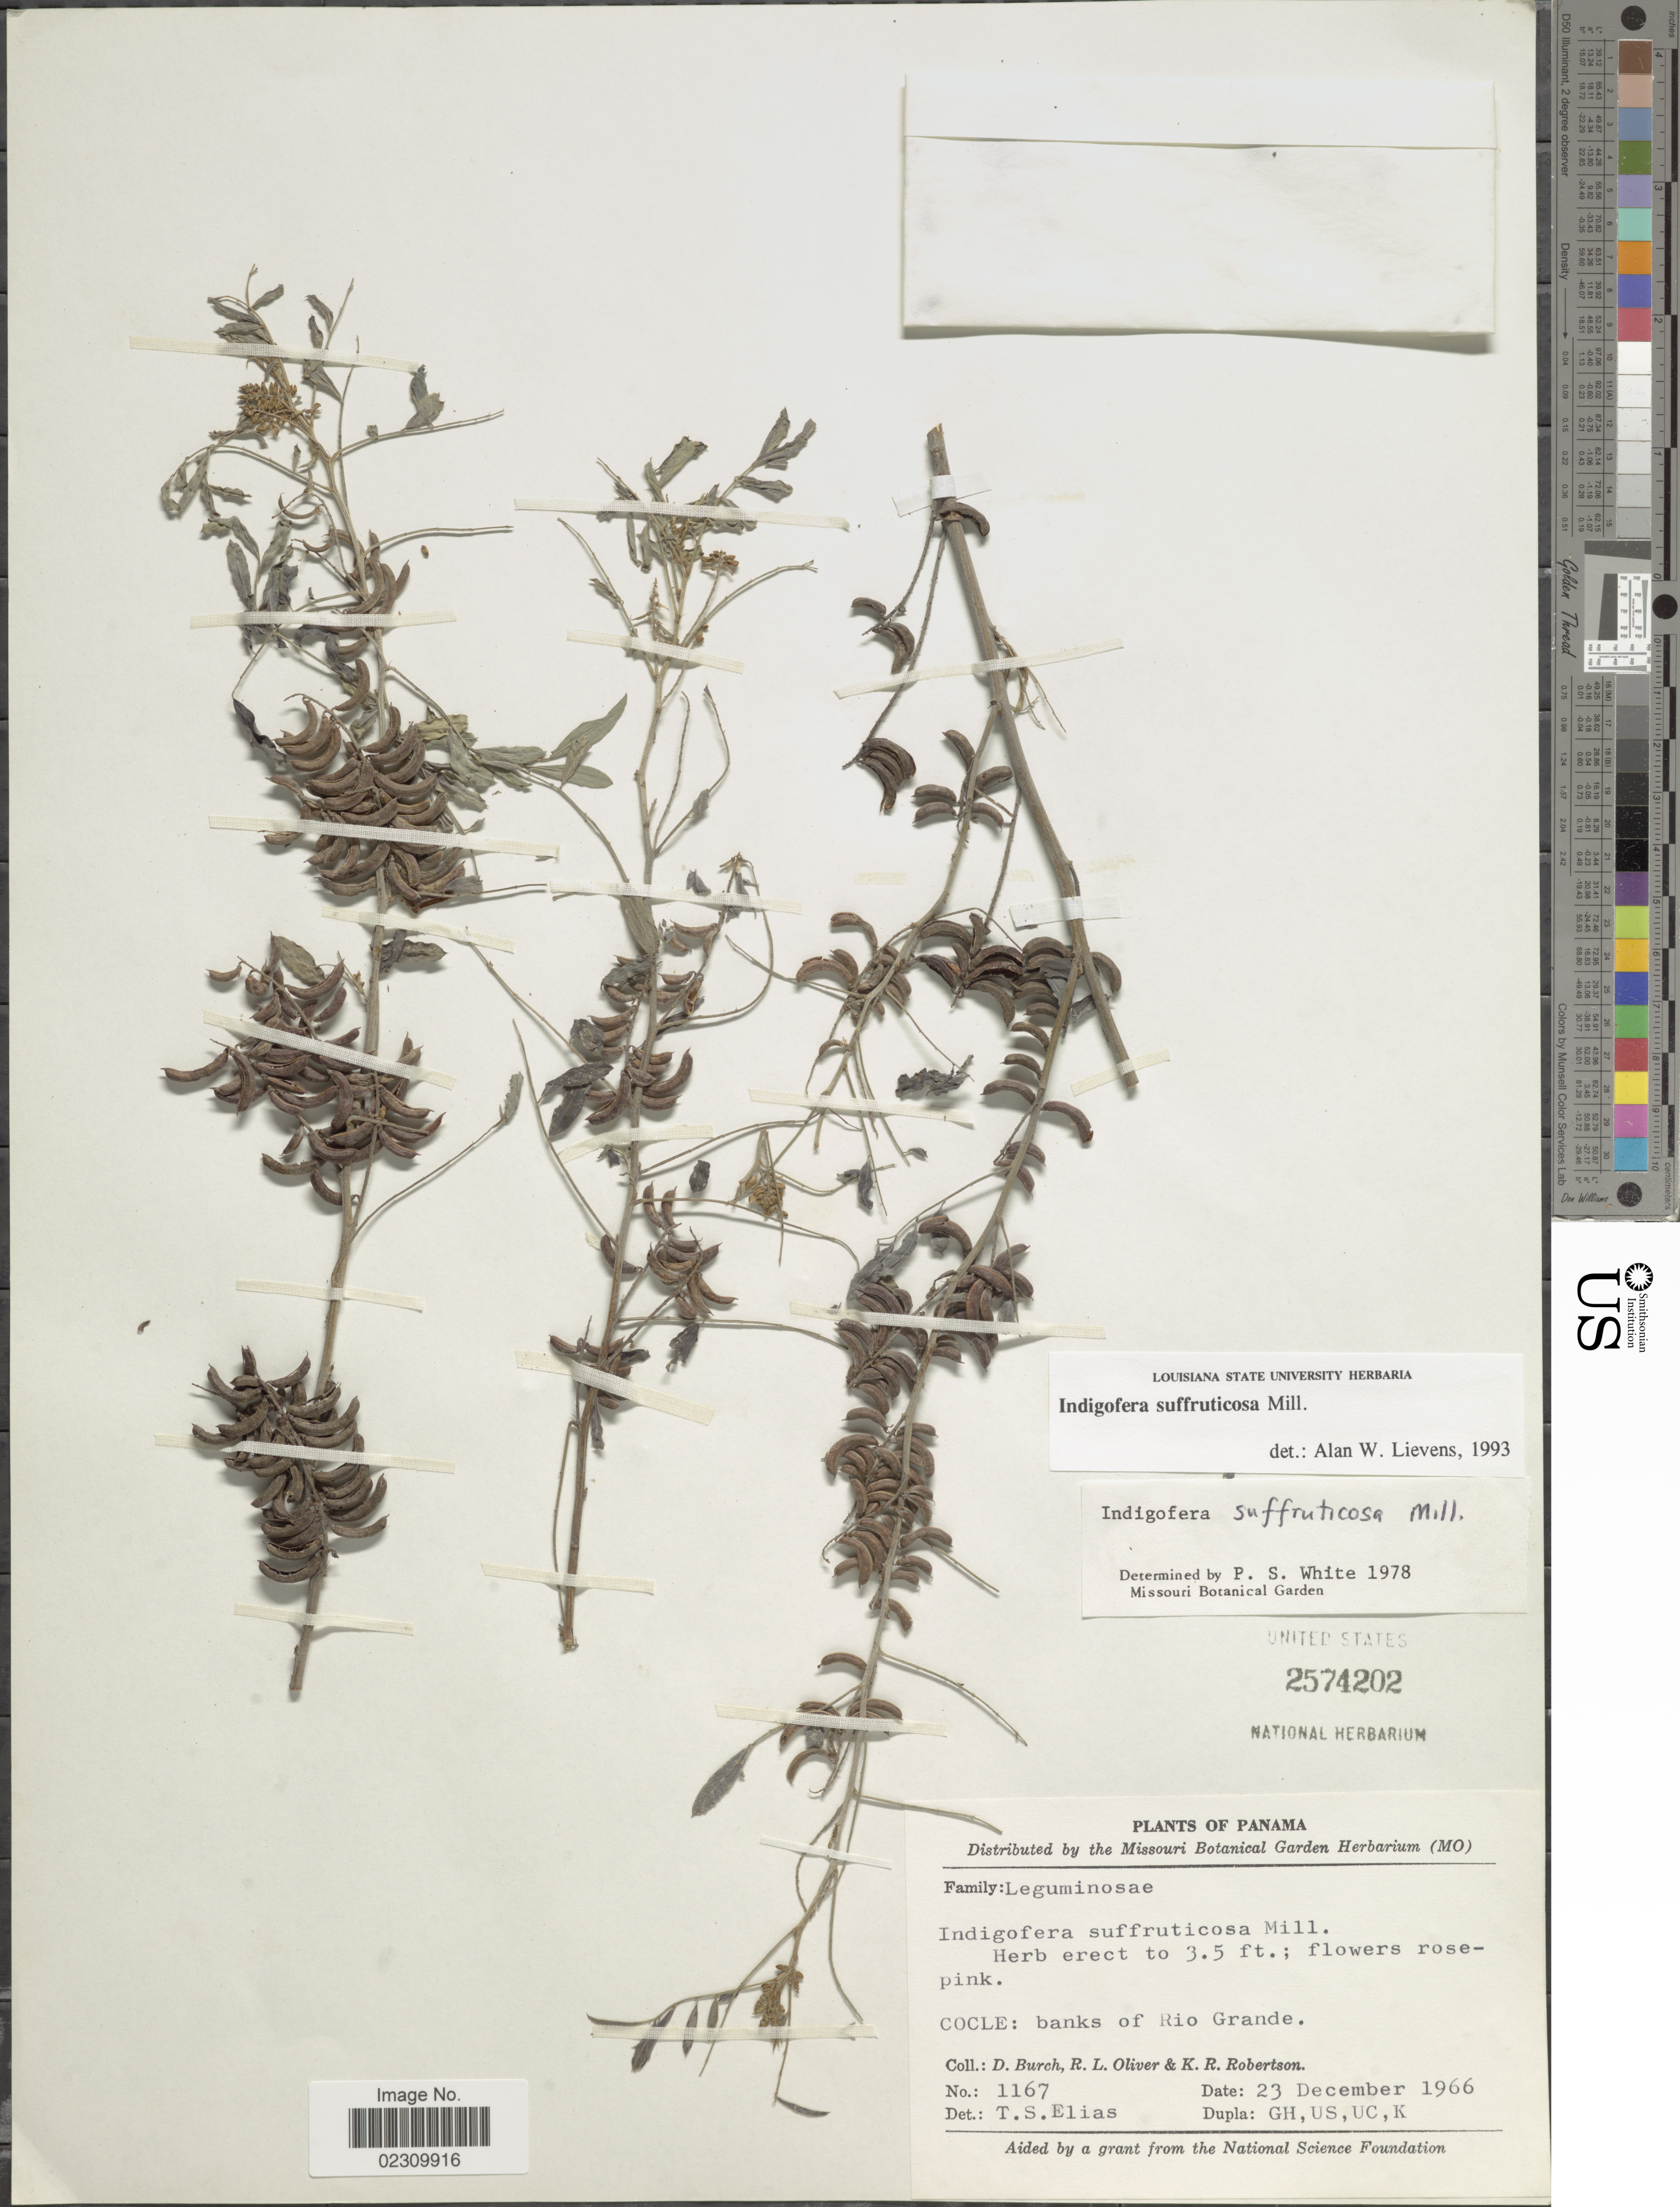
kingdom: Plantae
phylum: Tracheophyta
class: Magnoliopsida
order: Fabales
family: Fabaceae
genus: Indigofera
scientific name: Indigofera suffruticosa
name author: Mill.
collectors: D. Burch, R. Oliver & K. Robertson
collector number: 1167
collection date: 1966-12-23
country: Panama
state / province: Coclé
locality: Banks of Rio Grande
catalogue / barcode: US 2574202